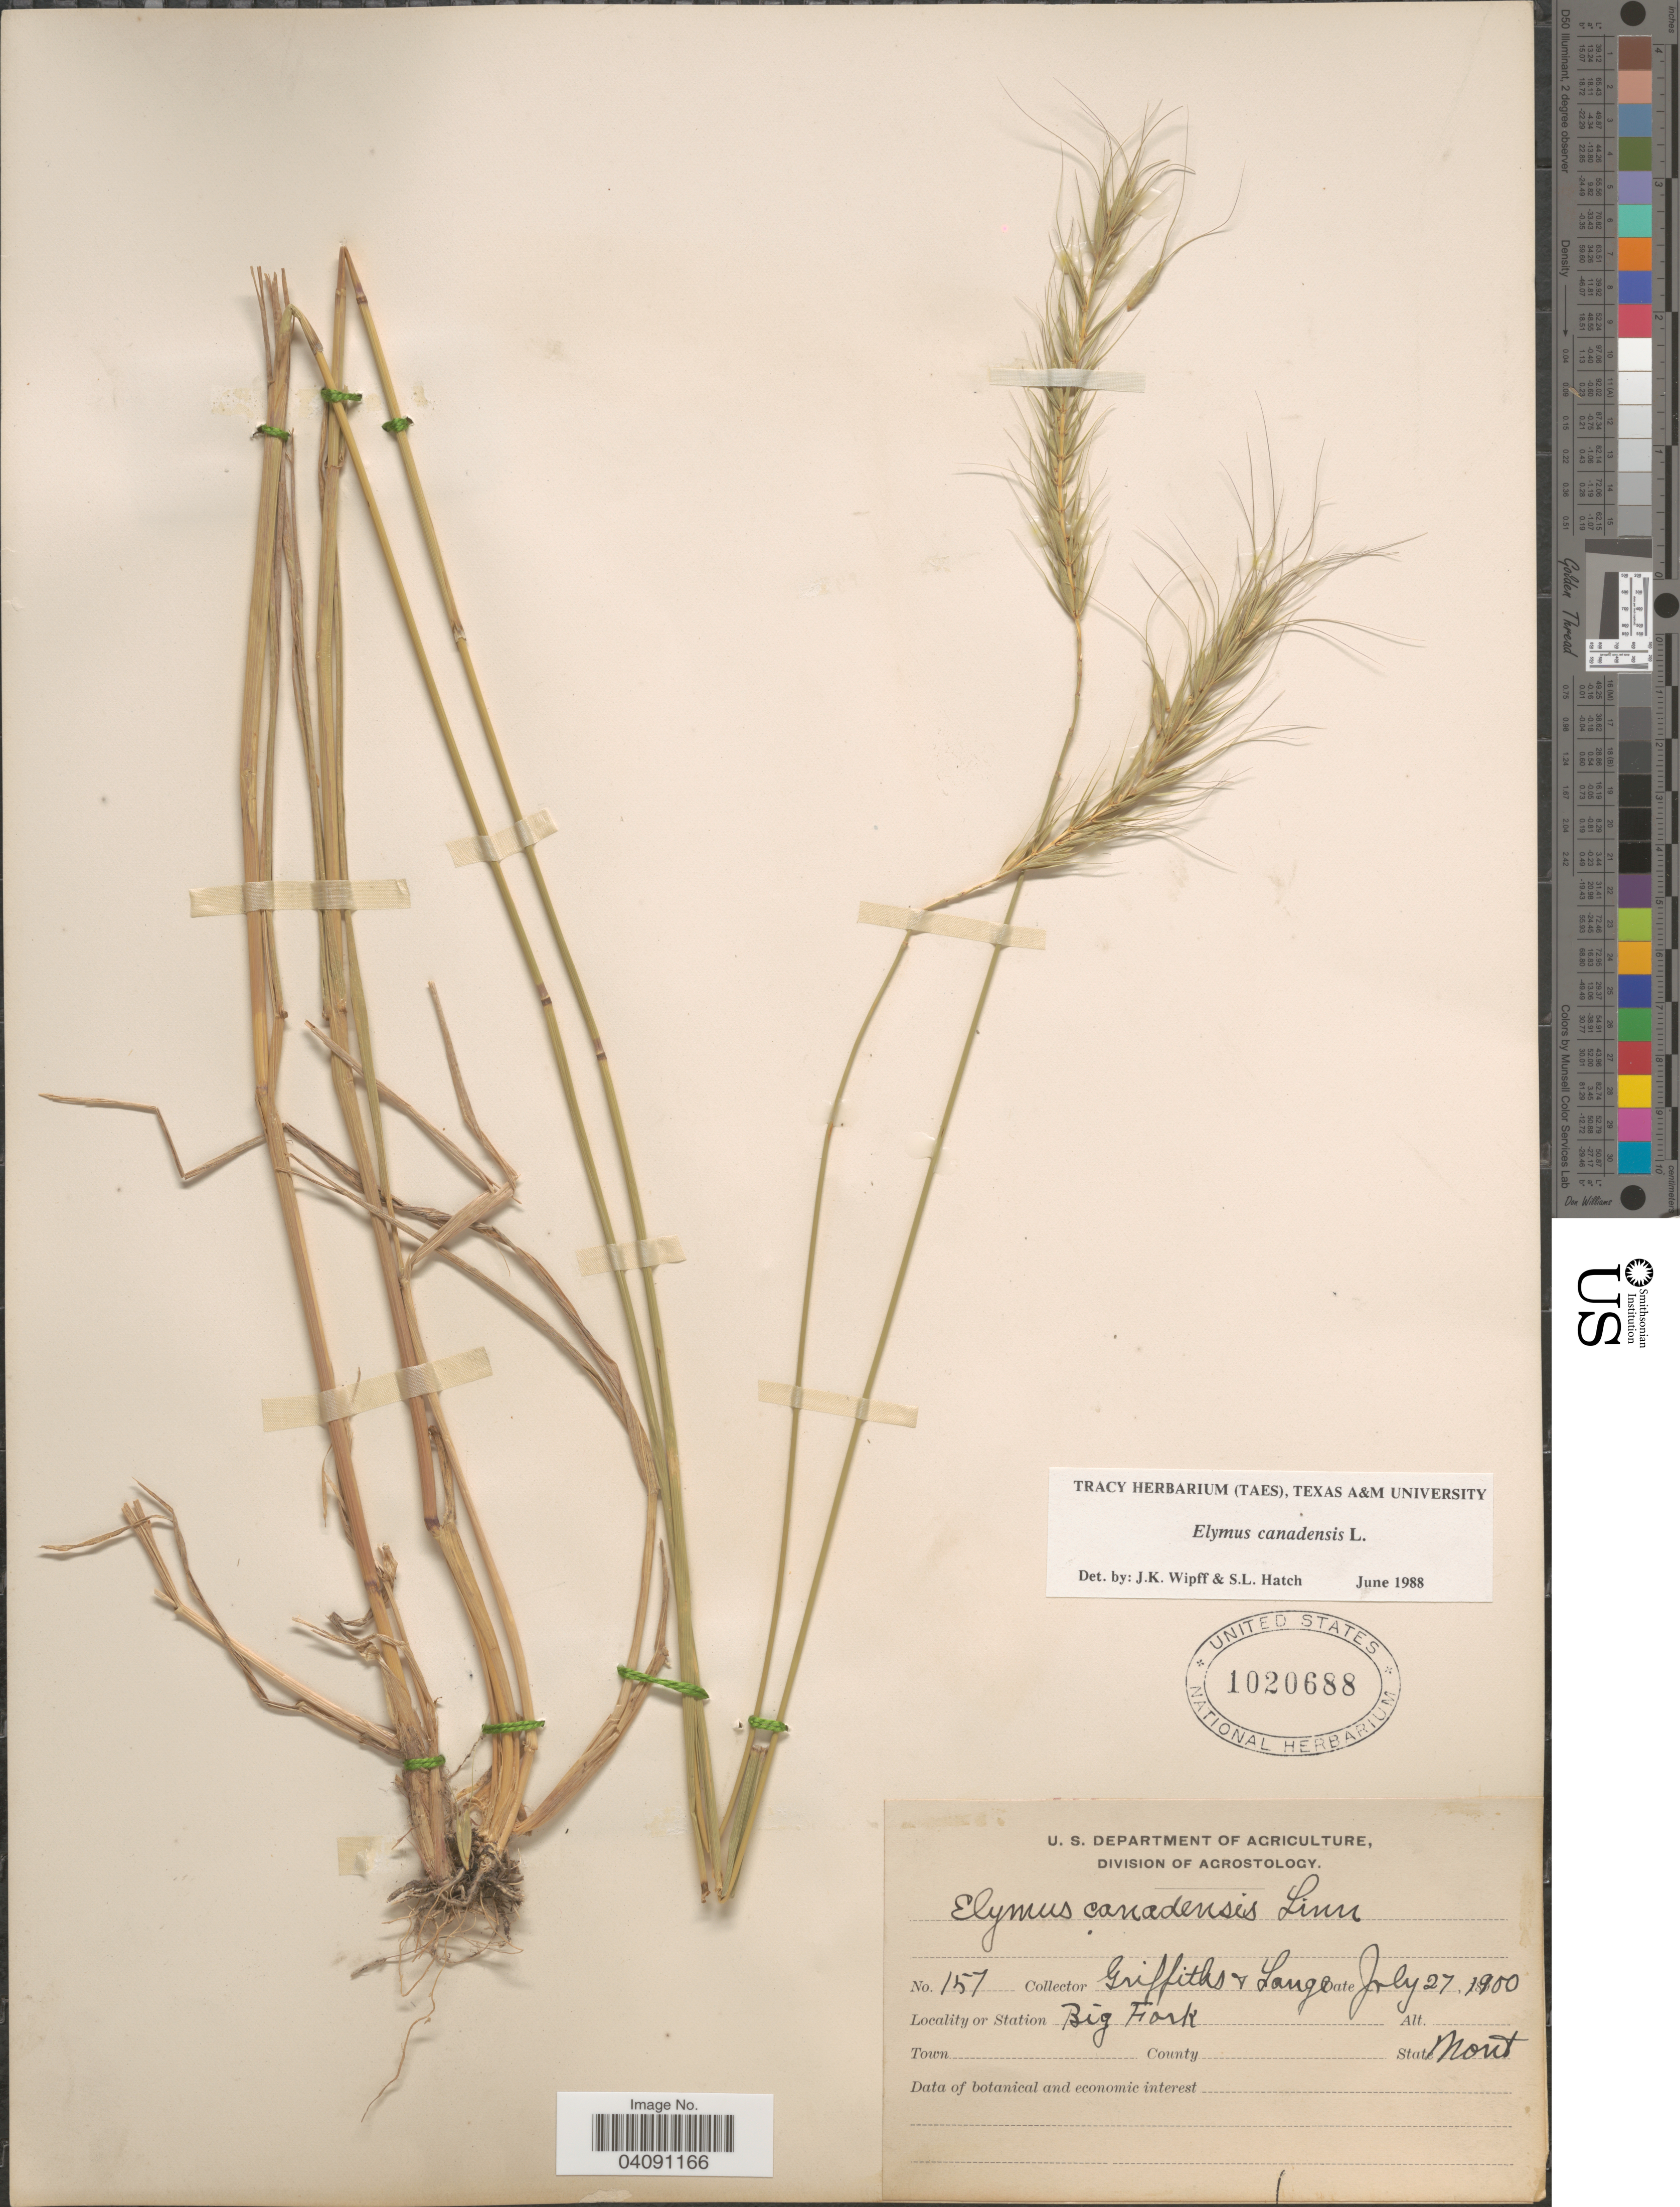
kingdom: Plantae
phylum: Tracheophyta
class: Liliopsida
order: Poales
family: Poaceae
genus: Elymus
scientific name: Elymus canadensis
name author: L.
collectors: -- Griffiths & -- Lange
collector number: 157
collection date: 1900-07-27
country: United States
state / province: Montana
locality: Station Big Fork.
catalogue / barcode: US 1020688